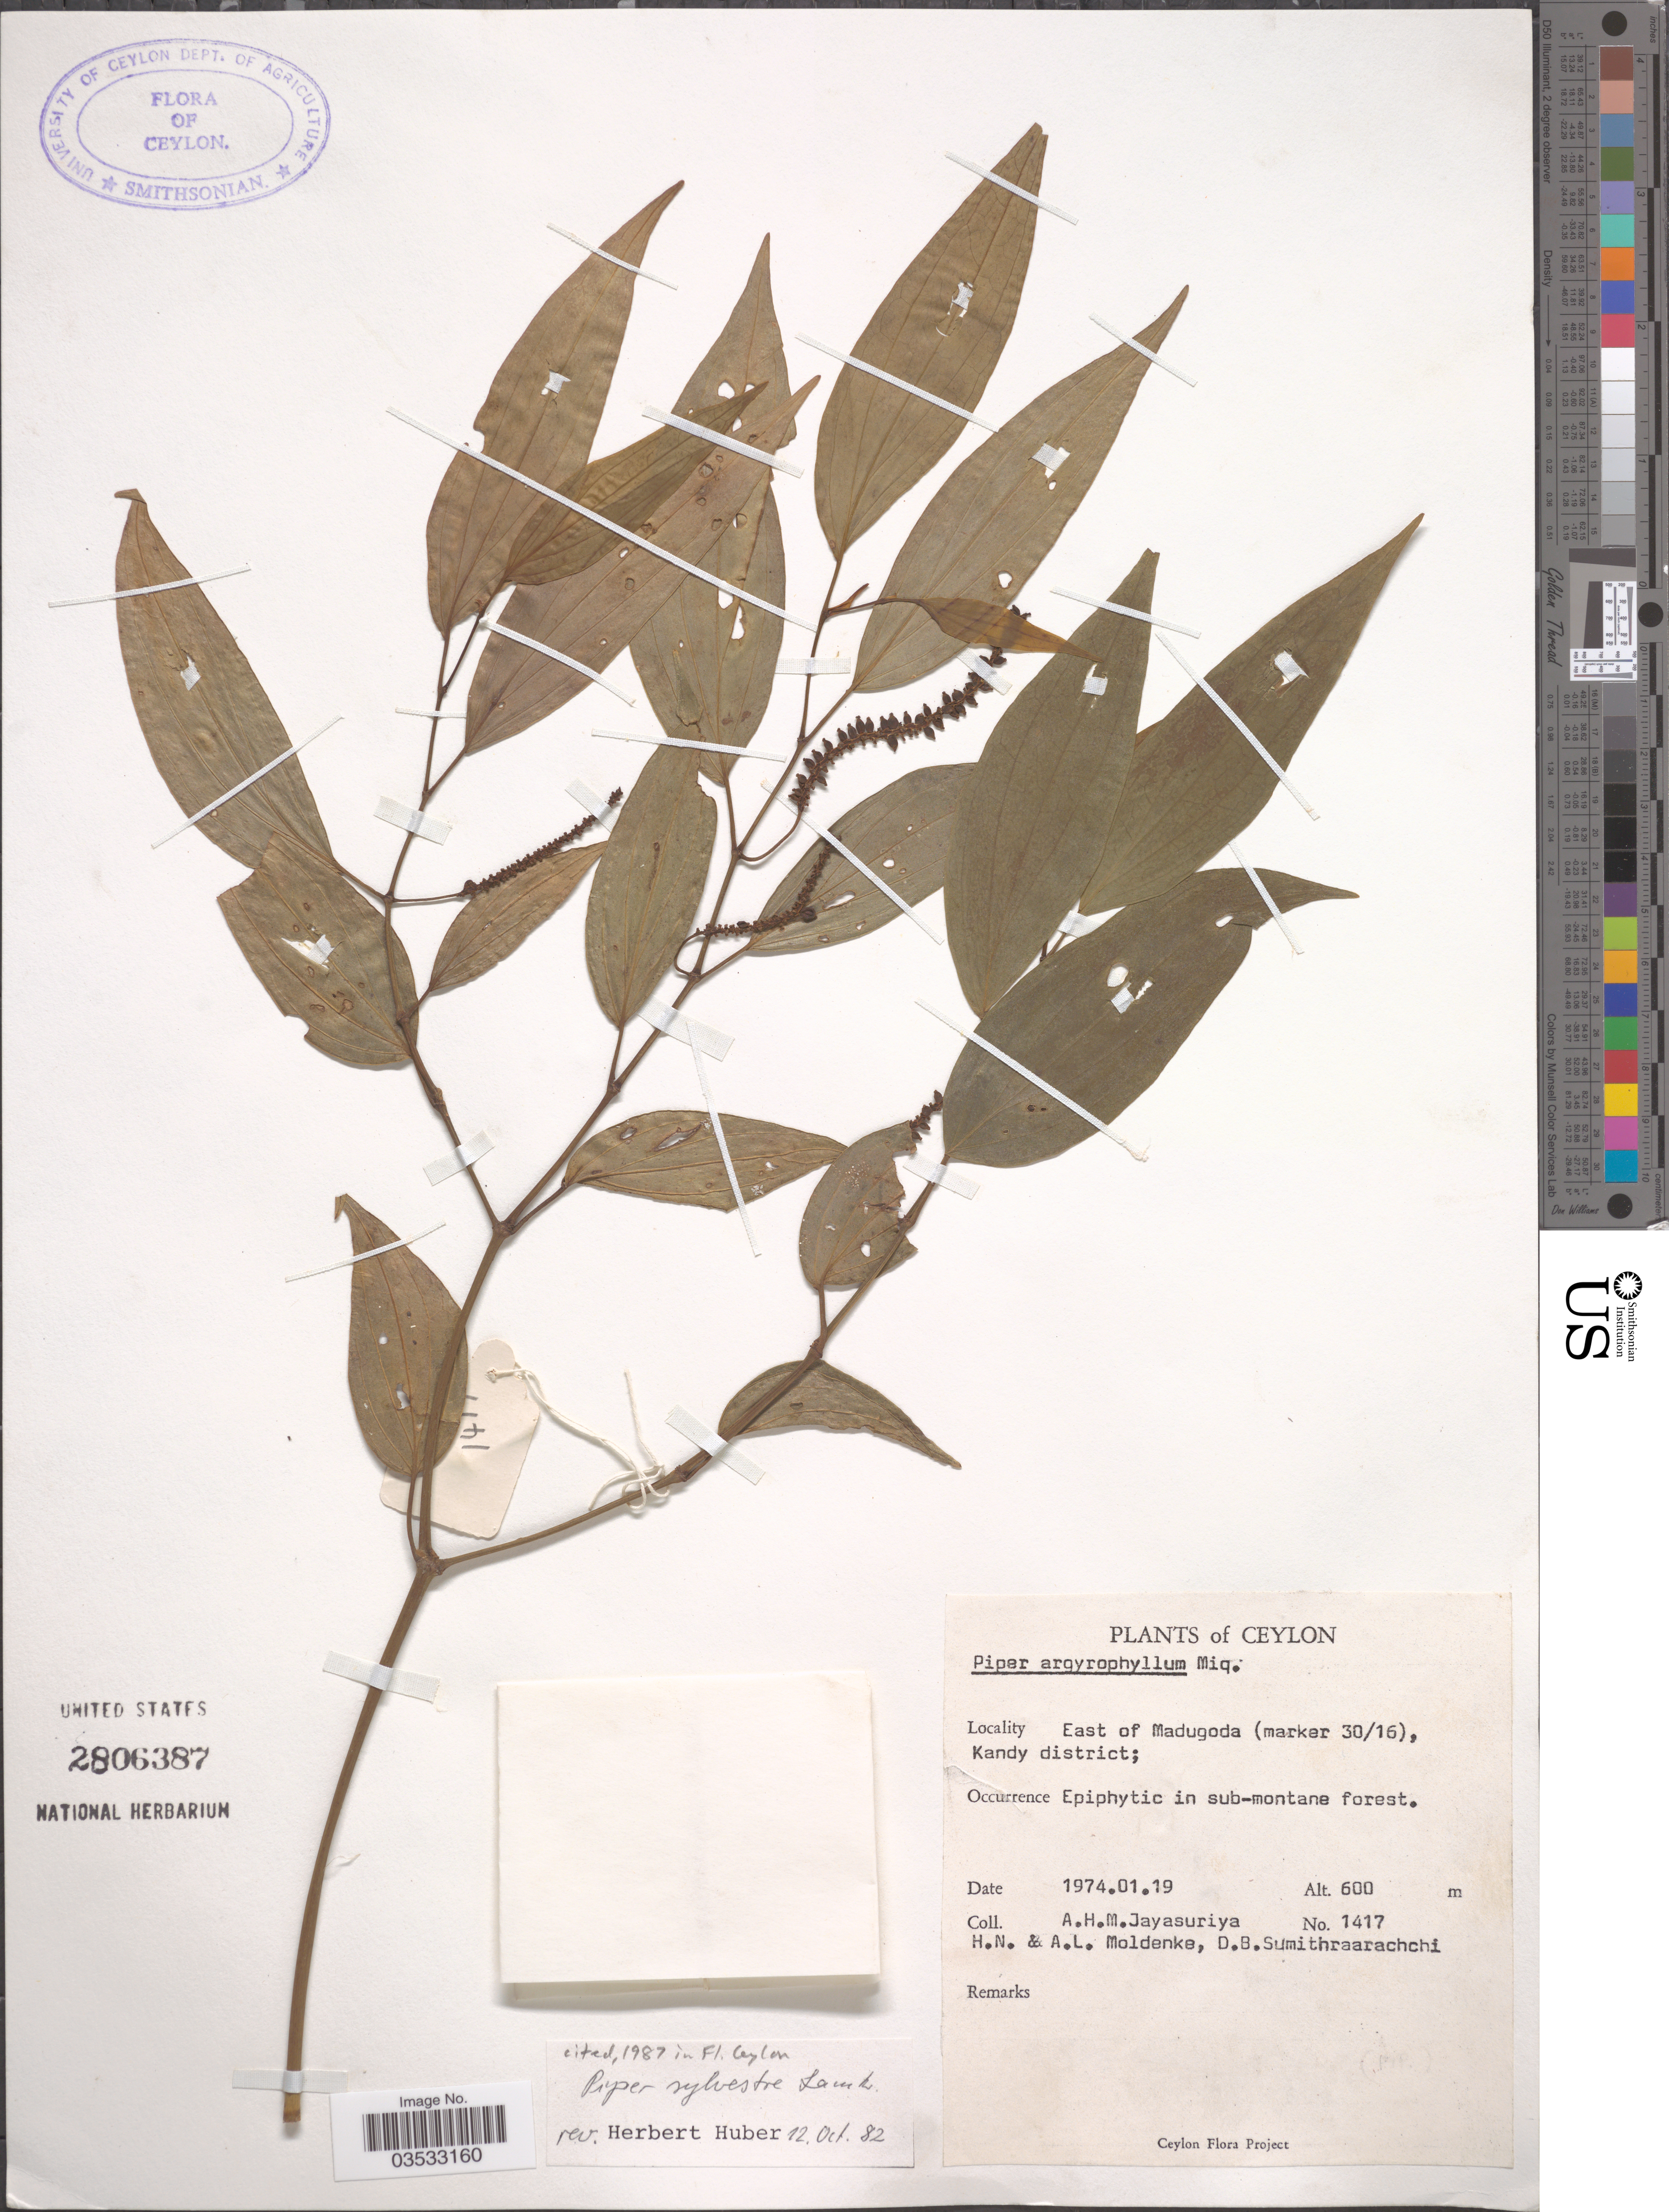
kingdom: Plantae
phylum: Tracheophyta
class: Magnoliopsida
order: Piperales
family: Piperaceae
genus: Piper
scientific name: Piper sylvestre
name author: Lour.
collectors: A. H. Jayasuriya, H. N. Moldenke, A. L. Moldenke & D. B. Sumithraarachchi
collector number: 1417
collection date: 1974-01-19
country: Sri Lanka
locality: Ceylon. East of Madugoda (marker 30/16), Kandy district.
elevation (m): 600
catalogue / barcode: US 2806387